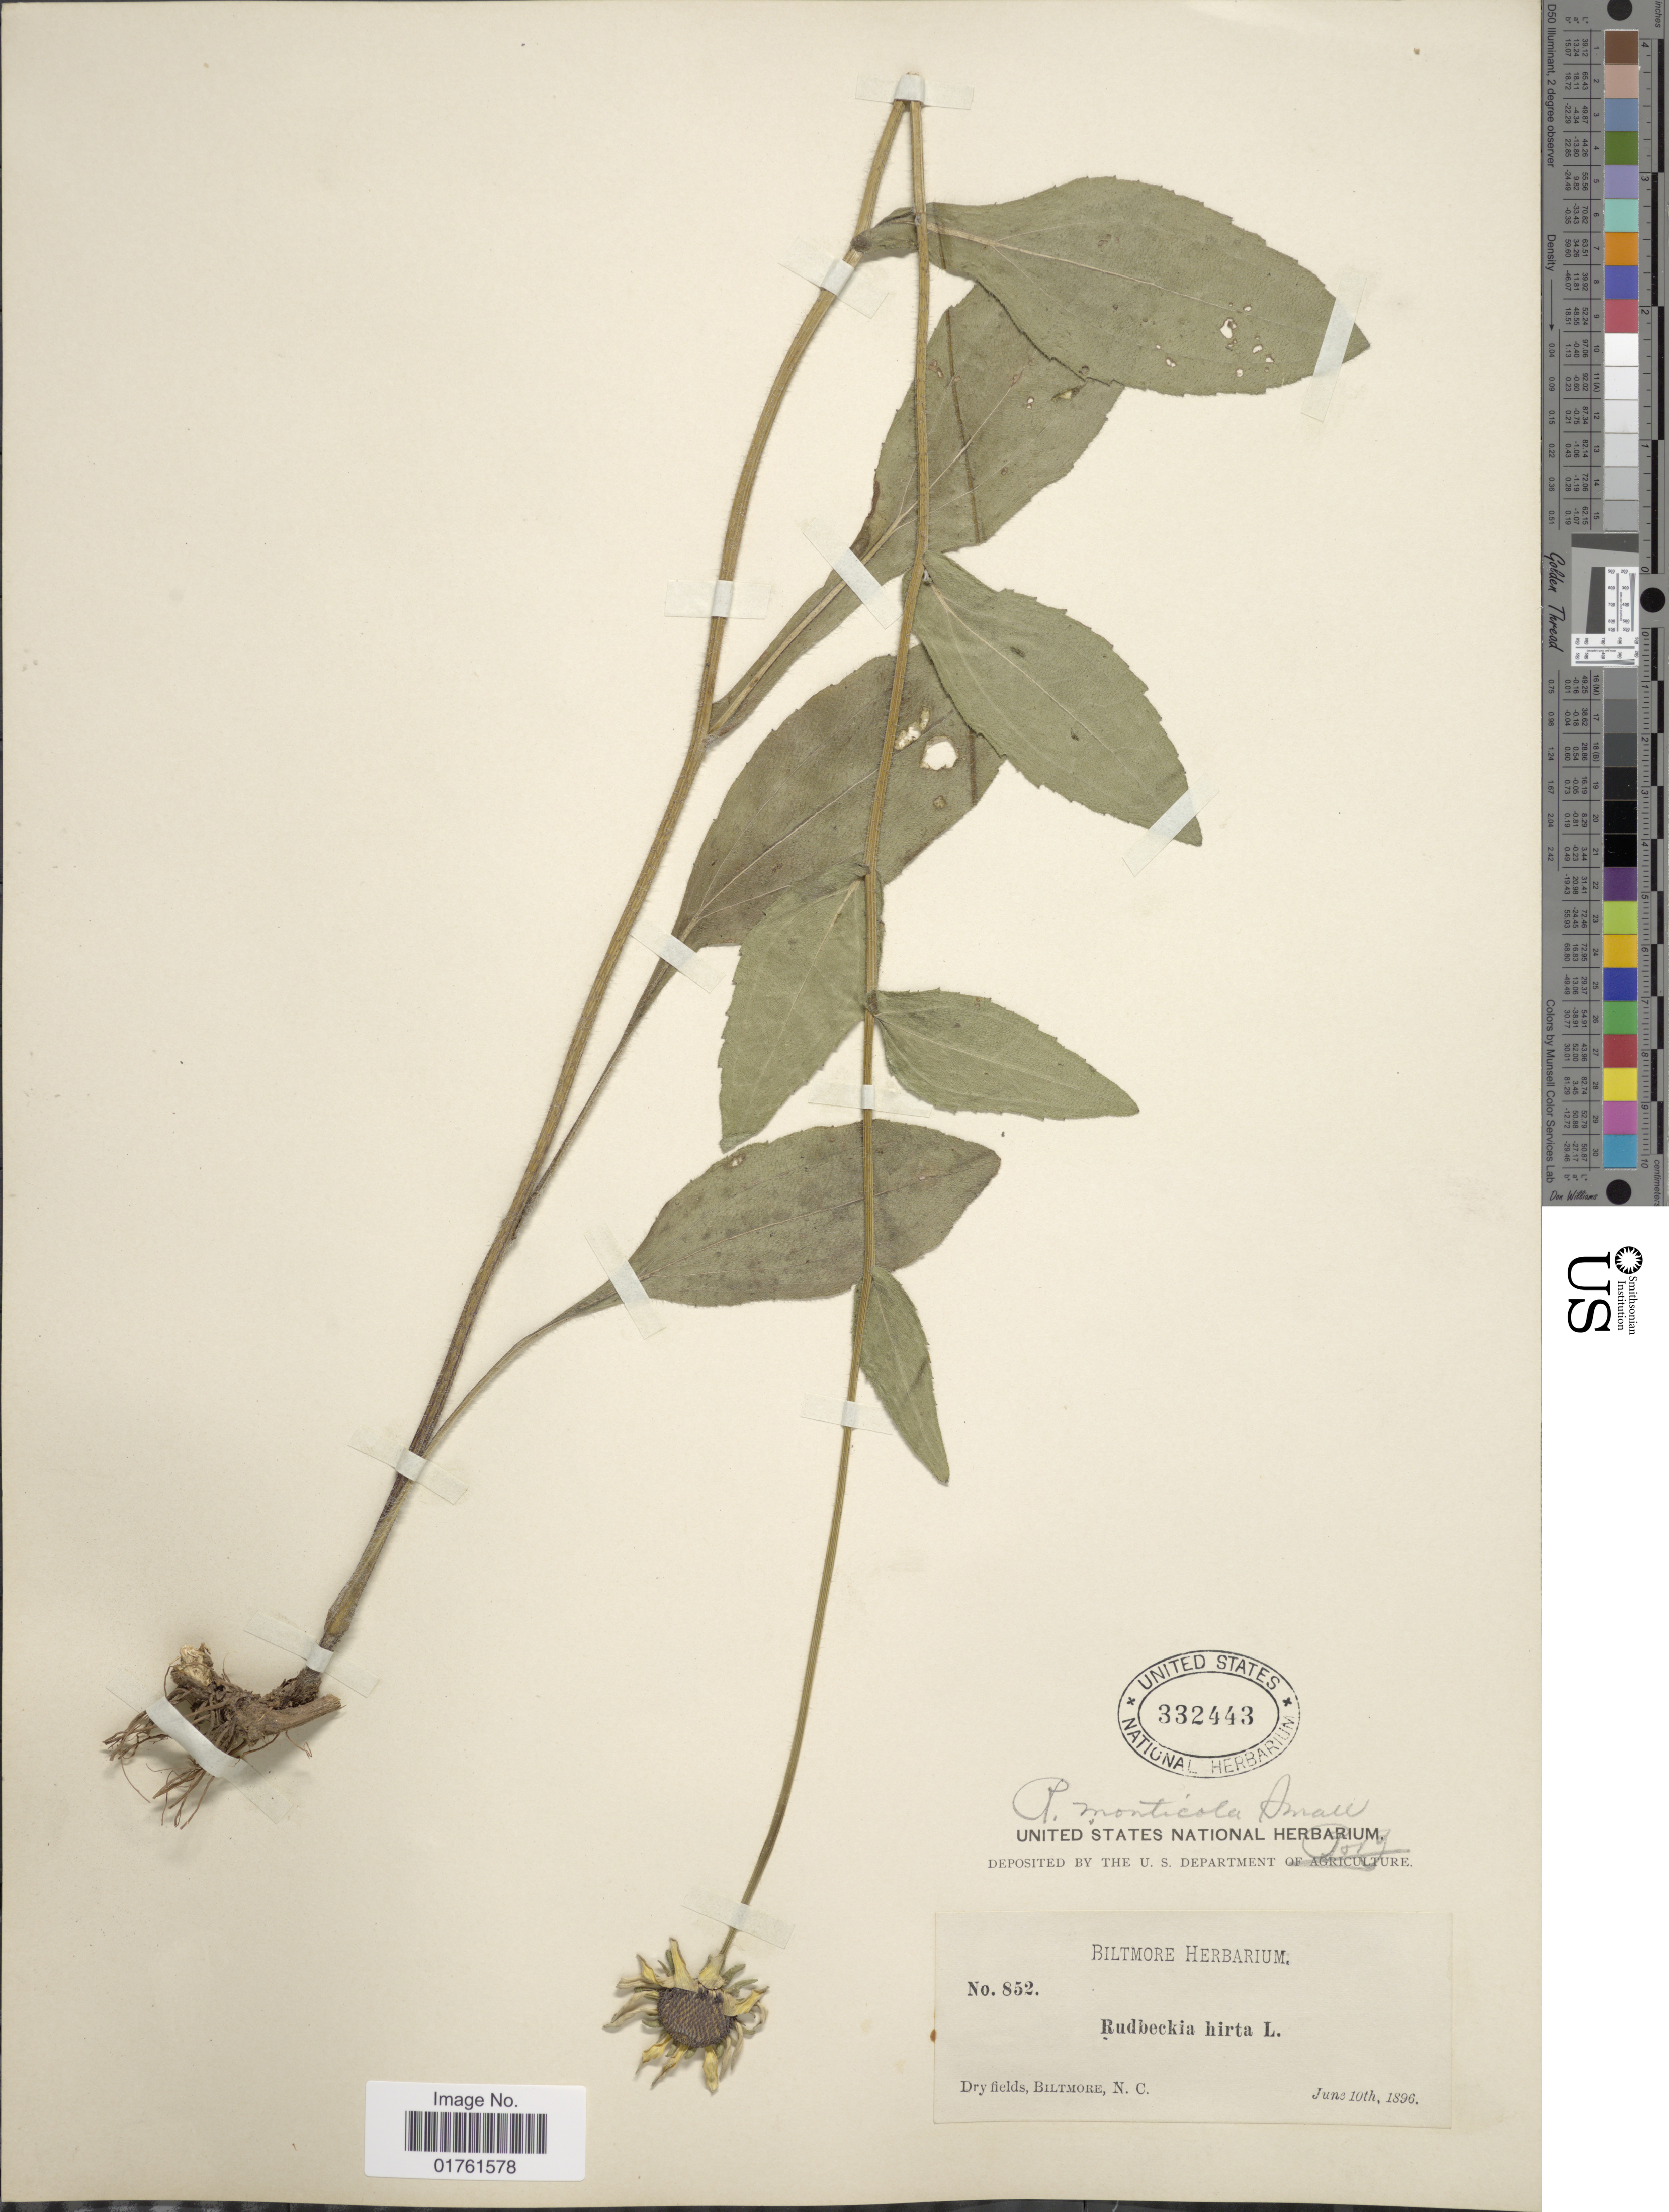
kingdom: Plantae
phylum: Tracheophyta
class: Magnoliopsida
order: Asterales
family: Asteraceae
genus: Rudbeckia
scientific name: Rudbeckia monticola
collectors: ex herb. Biltmore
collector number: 852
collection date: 1896-06-10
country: United States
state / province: North Carolina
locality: Dry field, Biltmore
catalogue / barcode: US 332443